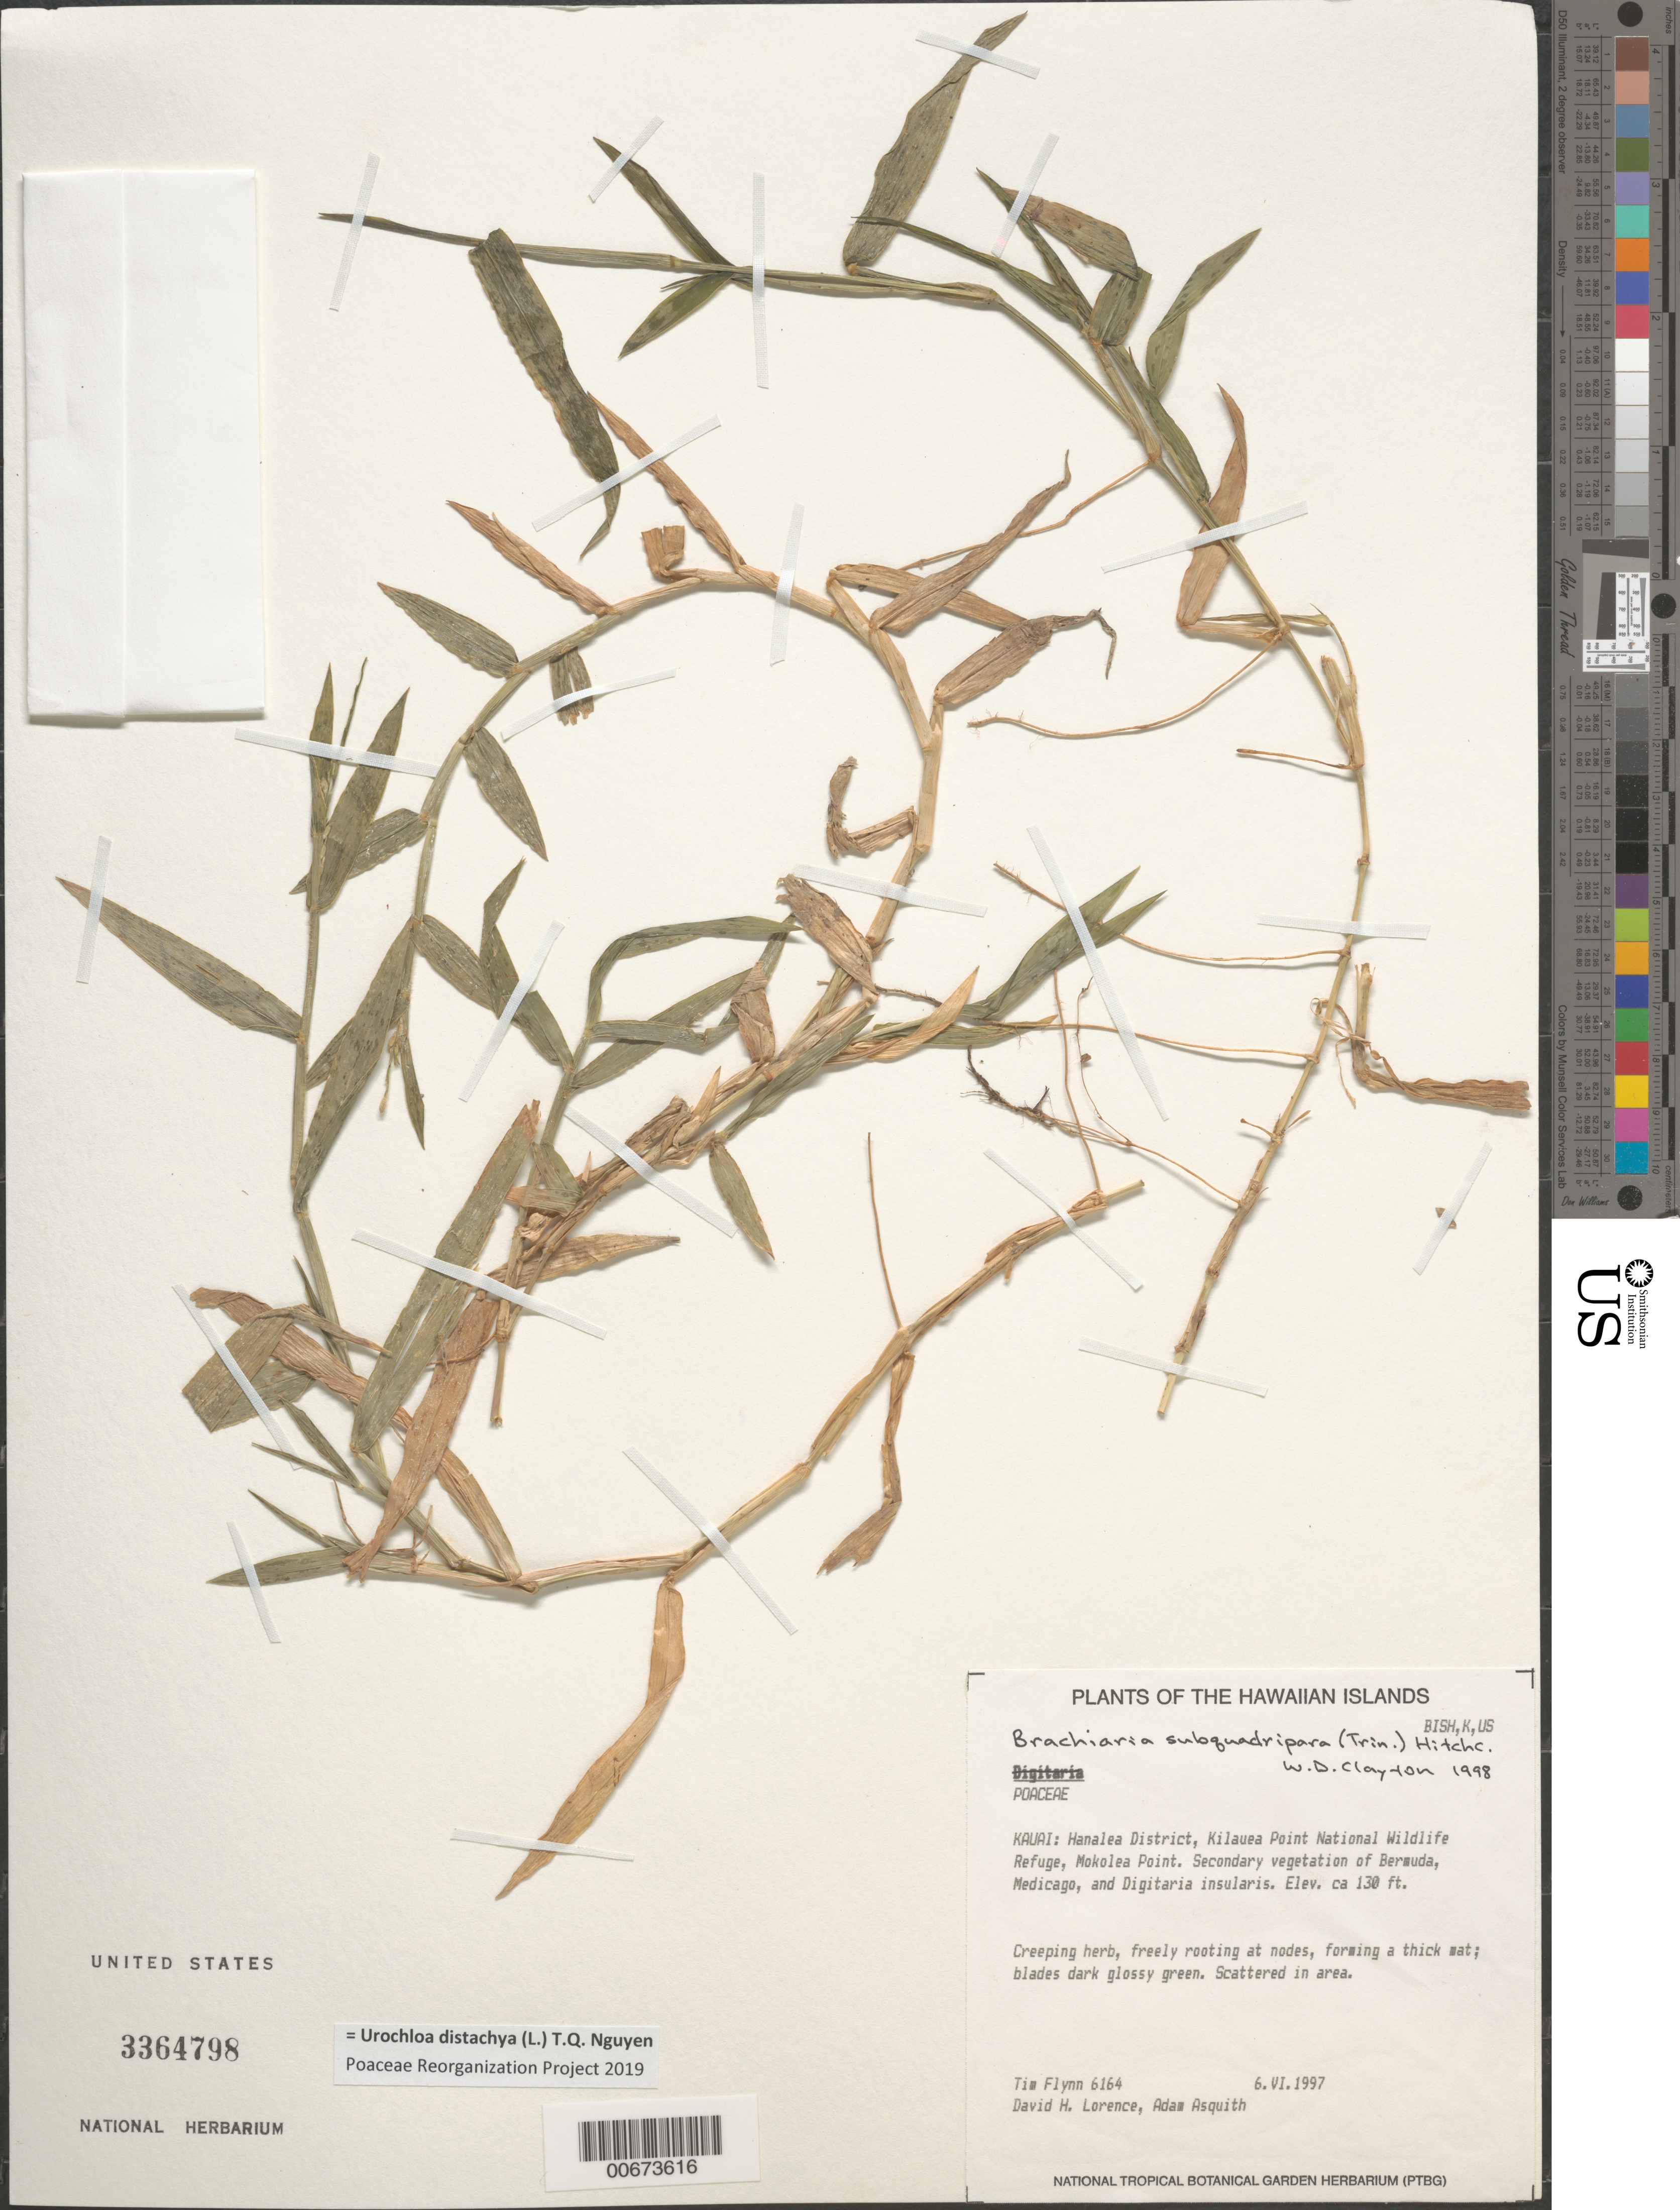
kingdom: Plantae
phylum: Tracheophyta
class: Liliopsida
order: Poales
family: Poaceae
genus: Urochloa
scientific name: Urochloa distachya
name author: (L.) T.Q. Nguyen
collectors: T. W. Flynn, D. Lorence & A. Asquith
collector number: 6164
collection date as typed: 6 Apr 1997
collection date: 1997-04-06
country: United States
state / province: Hawaii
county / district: Kauai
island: Kaua'i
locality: Hanalea District, Kilauea Point National Wildlife Refuge, Mokolea Point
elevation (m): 40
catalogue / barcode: US 3364798